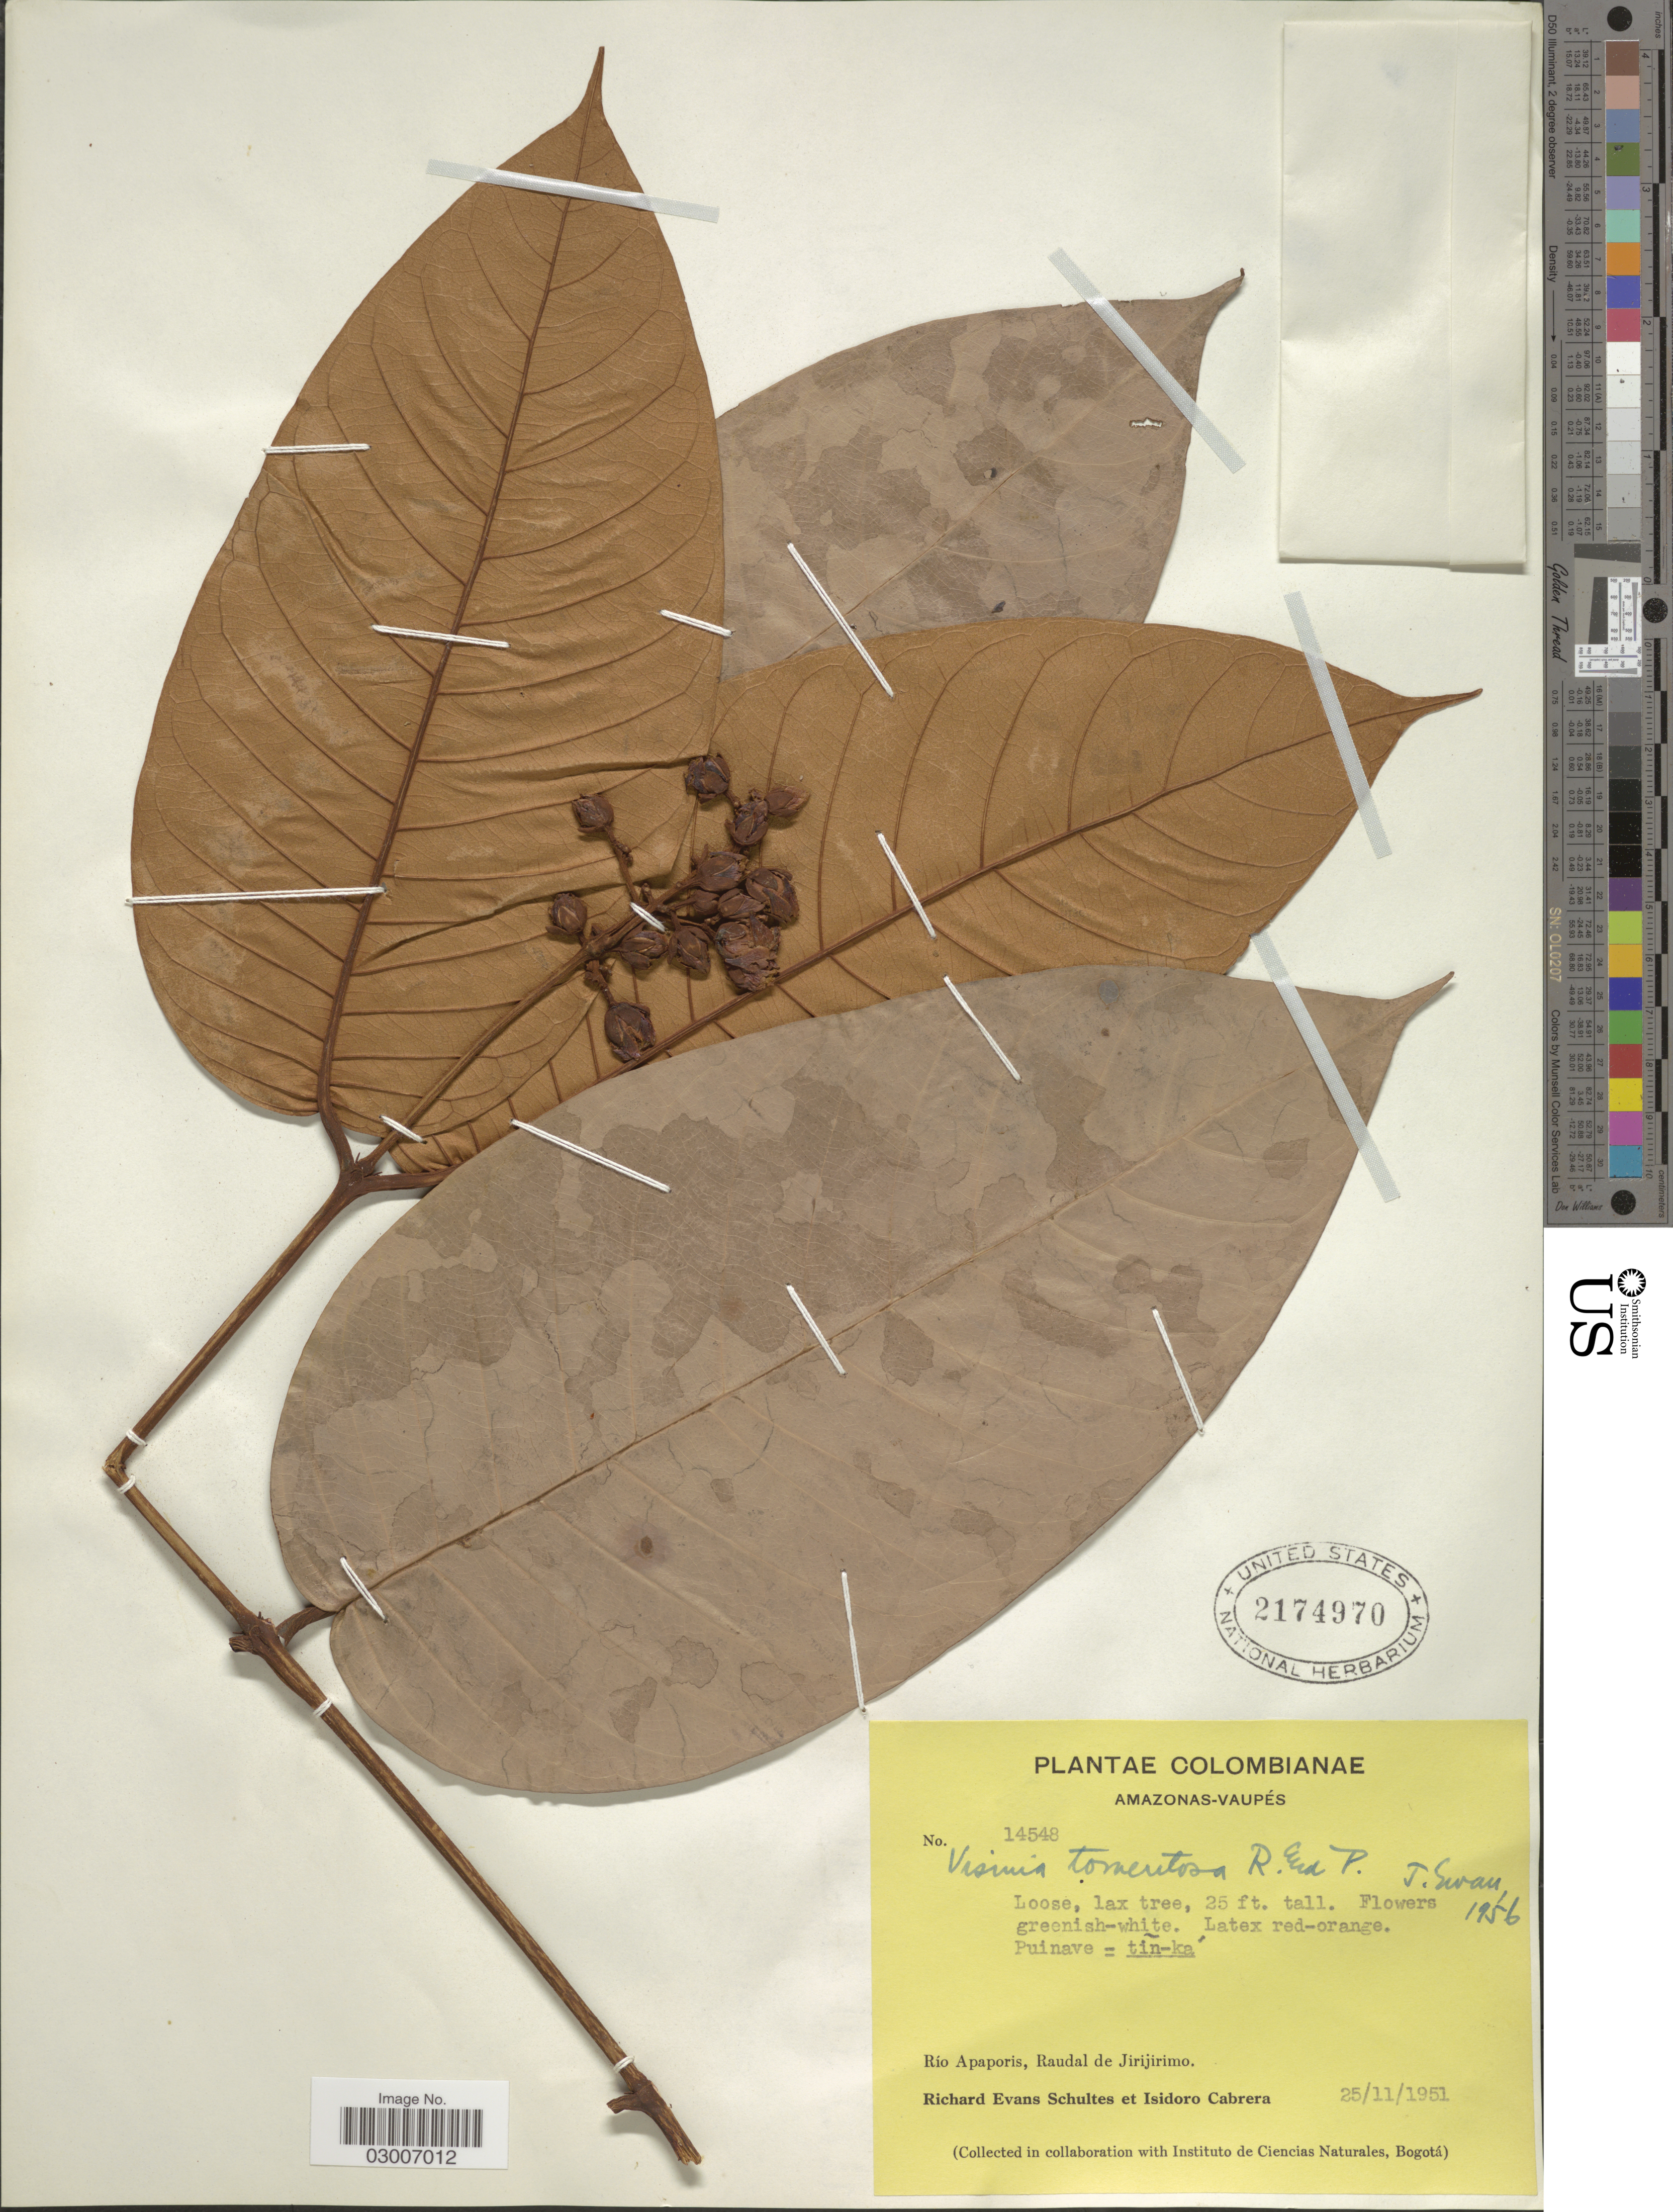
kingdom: Plantae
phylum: Tracheophyta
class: Magnoliopsida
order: Malpighiales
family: Hypericaceae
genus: Vismia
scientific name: Vismia tomentosa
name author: Ruiz & Pav.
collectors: R. E. Schultes & I. Cabrera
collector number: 14548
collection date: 1951-11-25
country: Colombia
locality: Amazonas-Vaupés. Río Apaporis, Raudal de Jirijirimo.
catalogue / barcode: US 2174970